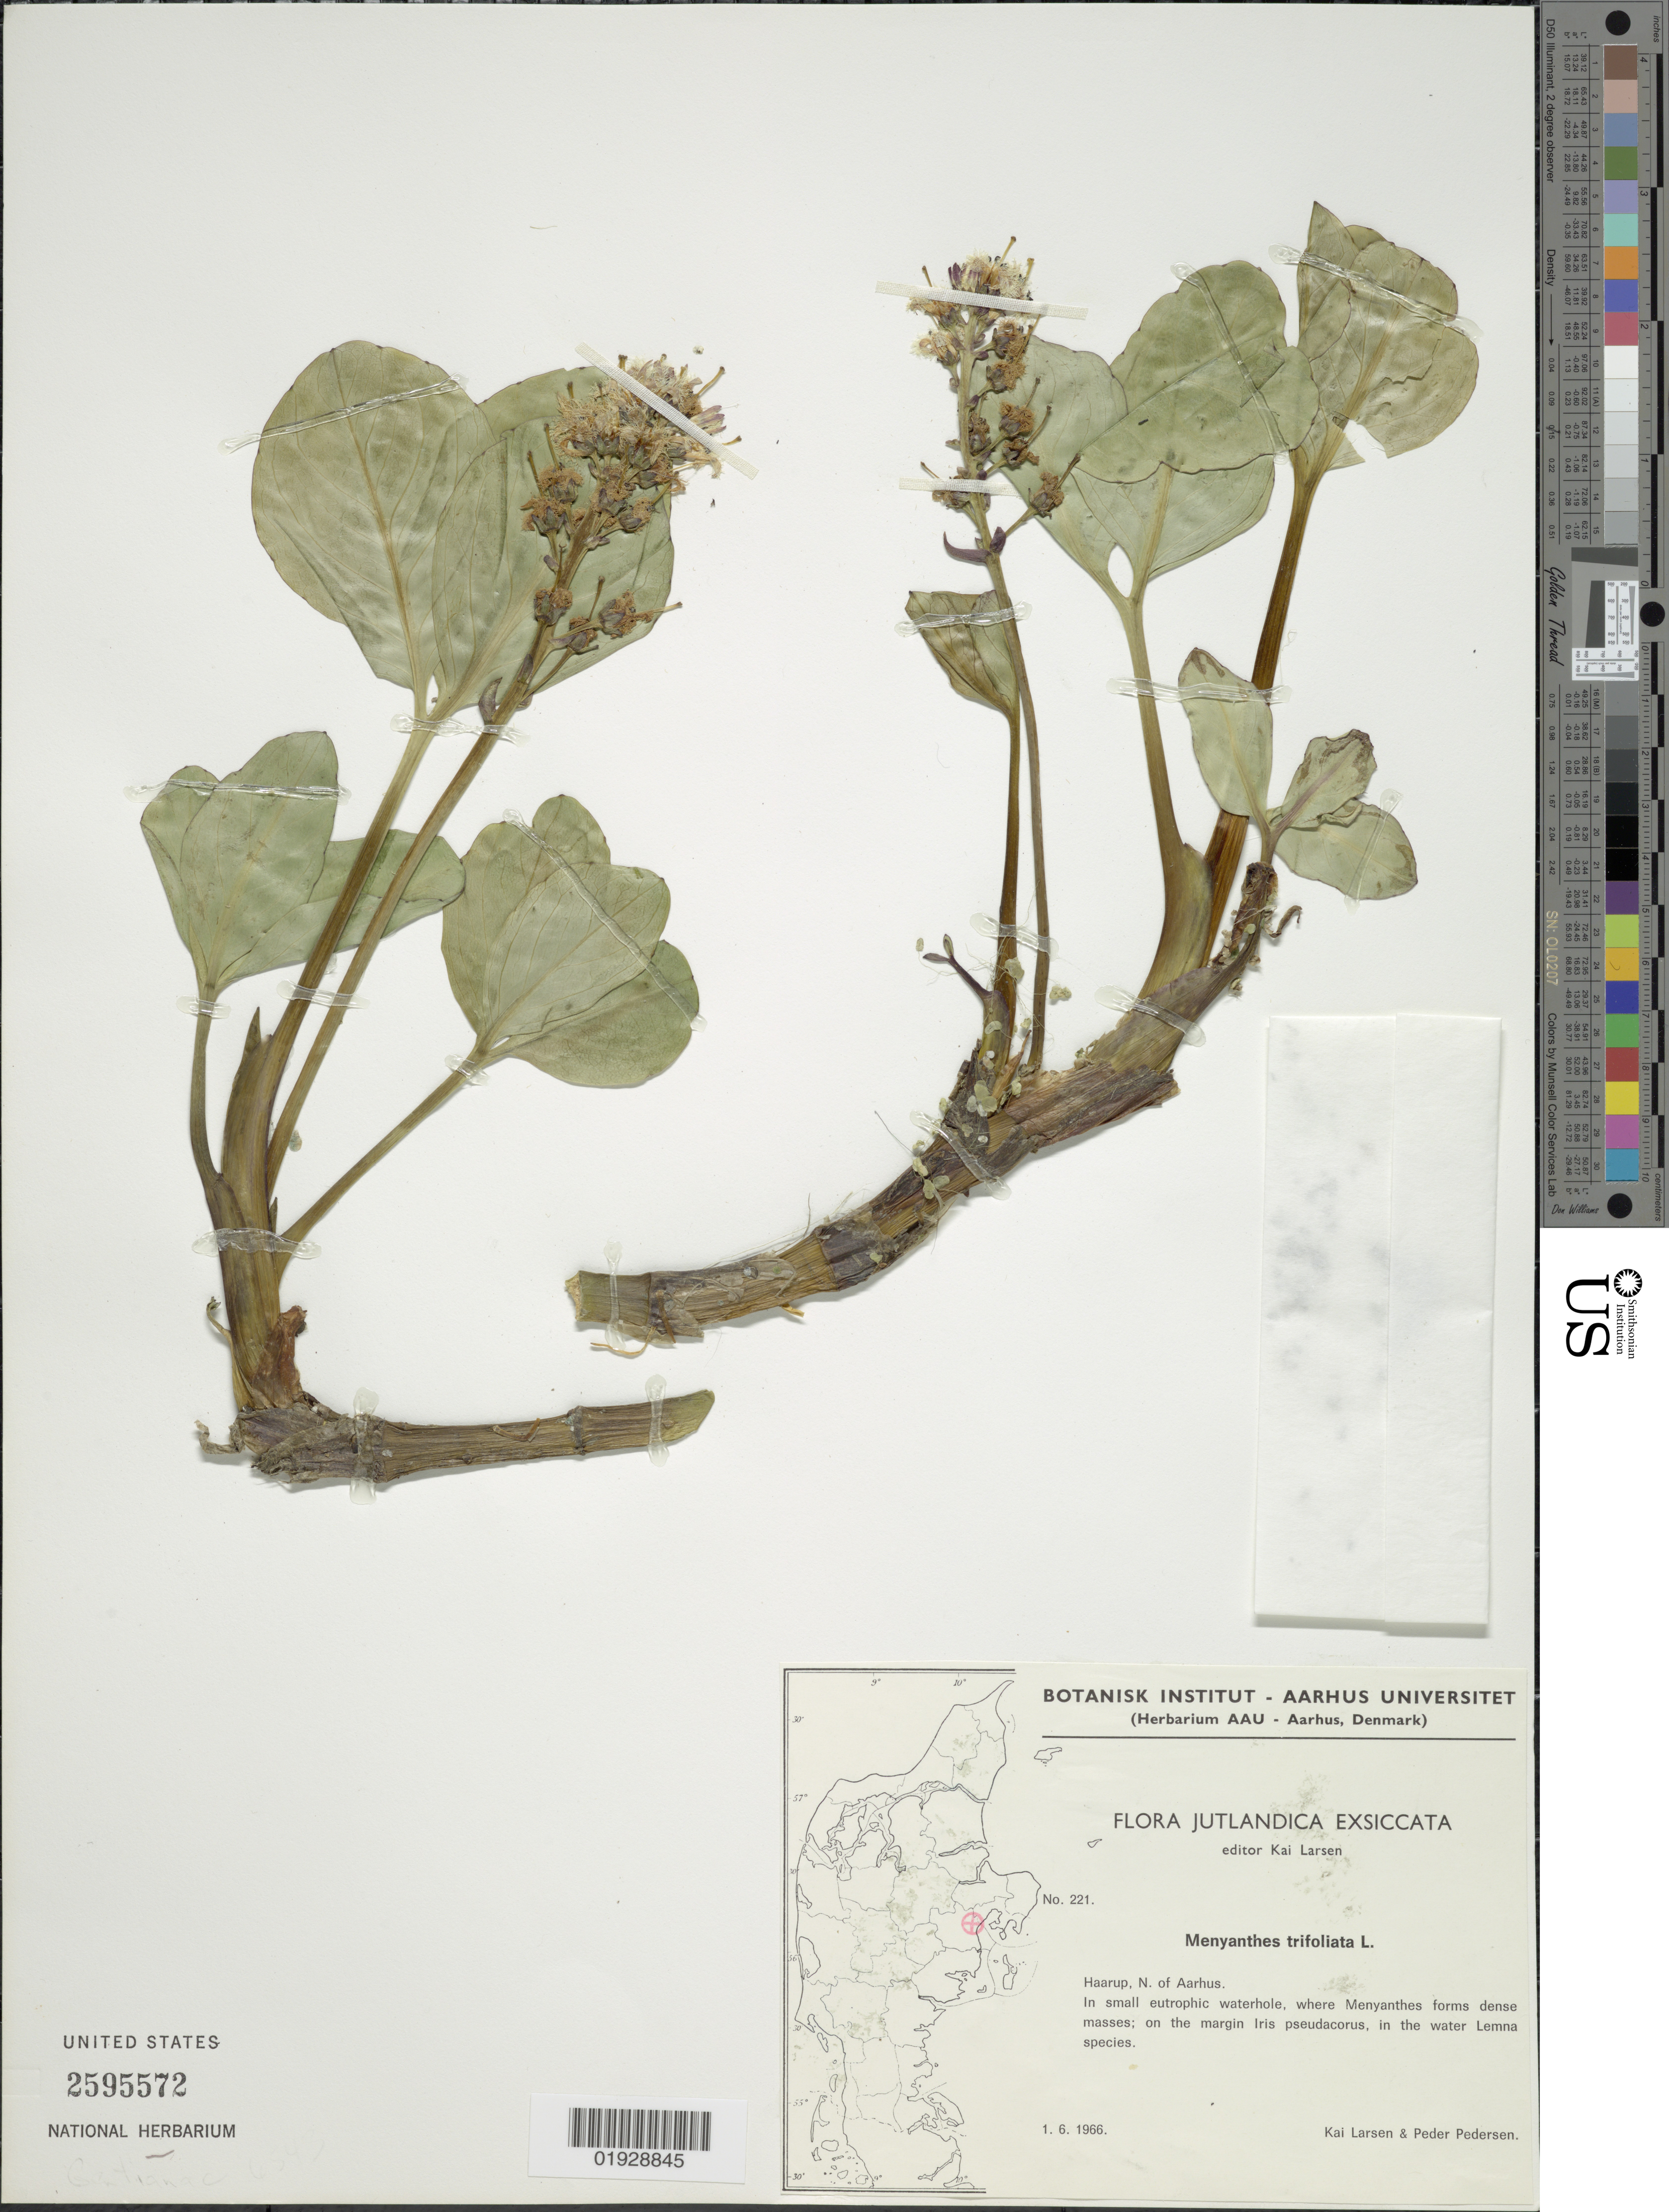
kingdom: Plantae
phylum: Tracheophyta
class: Magnoliopsida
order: Asterales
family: Menyanthaceae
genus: Menyanthes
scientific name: Menyanthes trifoliata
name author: L.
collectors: K. Larsen & P. Pedersen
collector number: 221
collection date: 1966-06-01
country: Denmark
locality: Jutlandica, Haarup, N. of Aarhus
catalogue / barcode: US 2595572